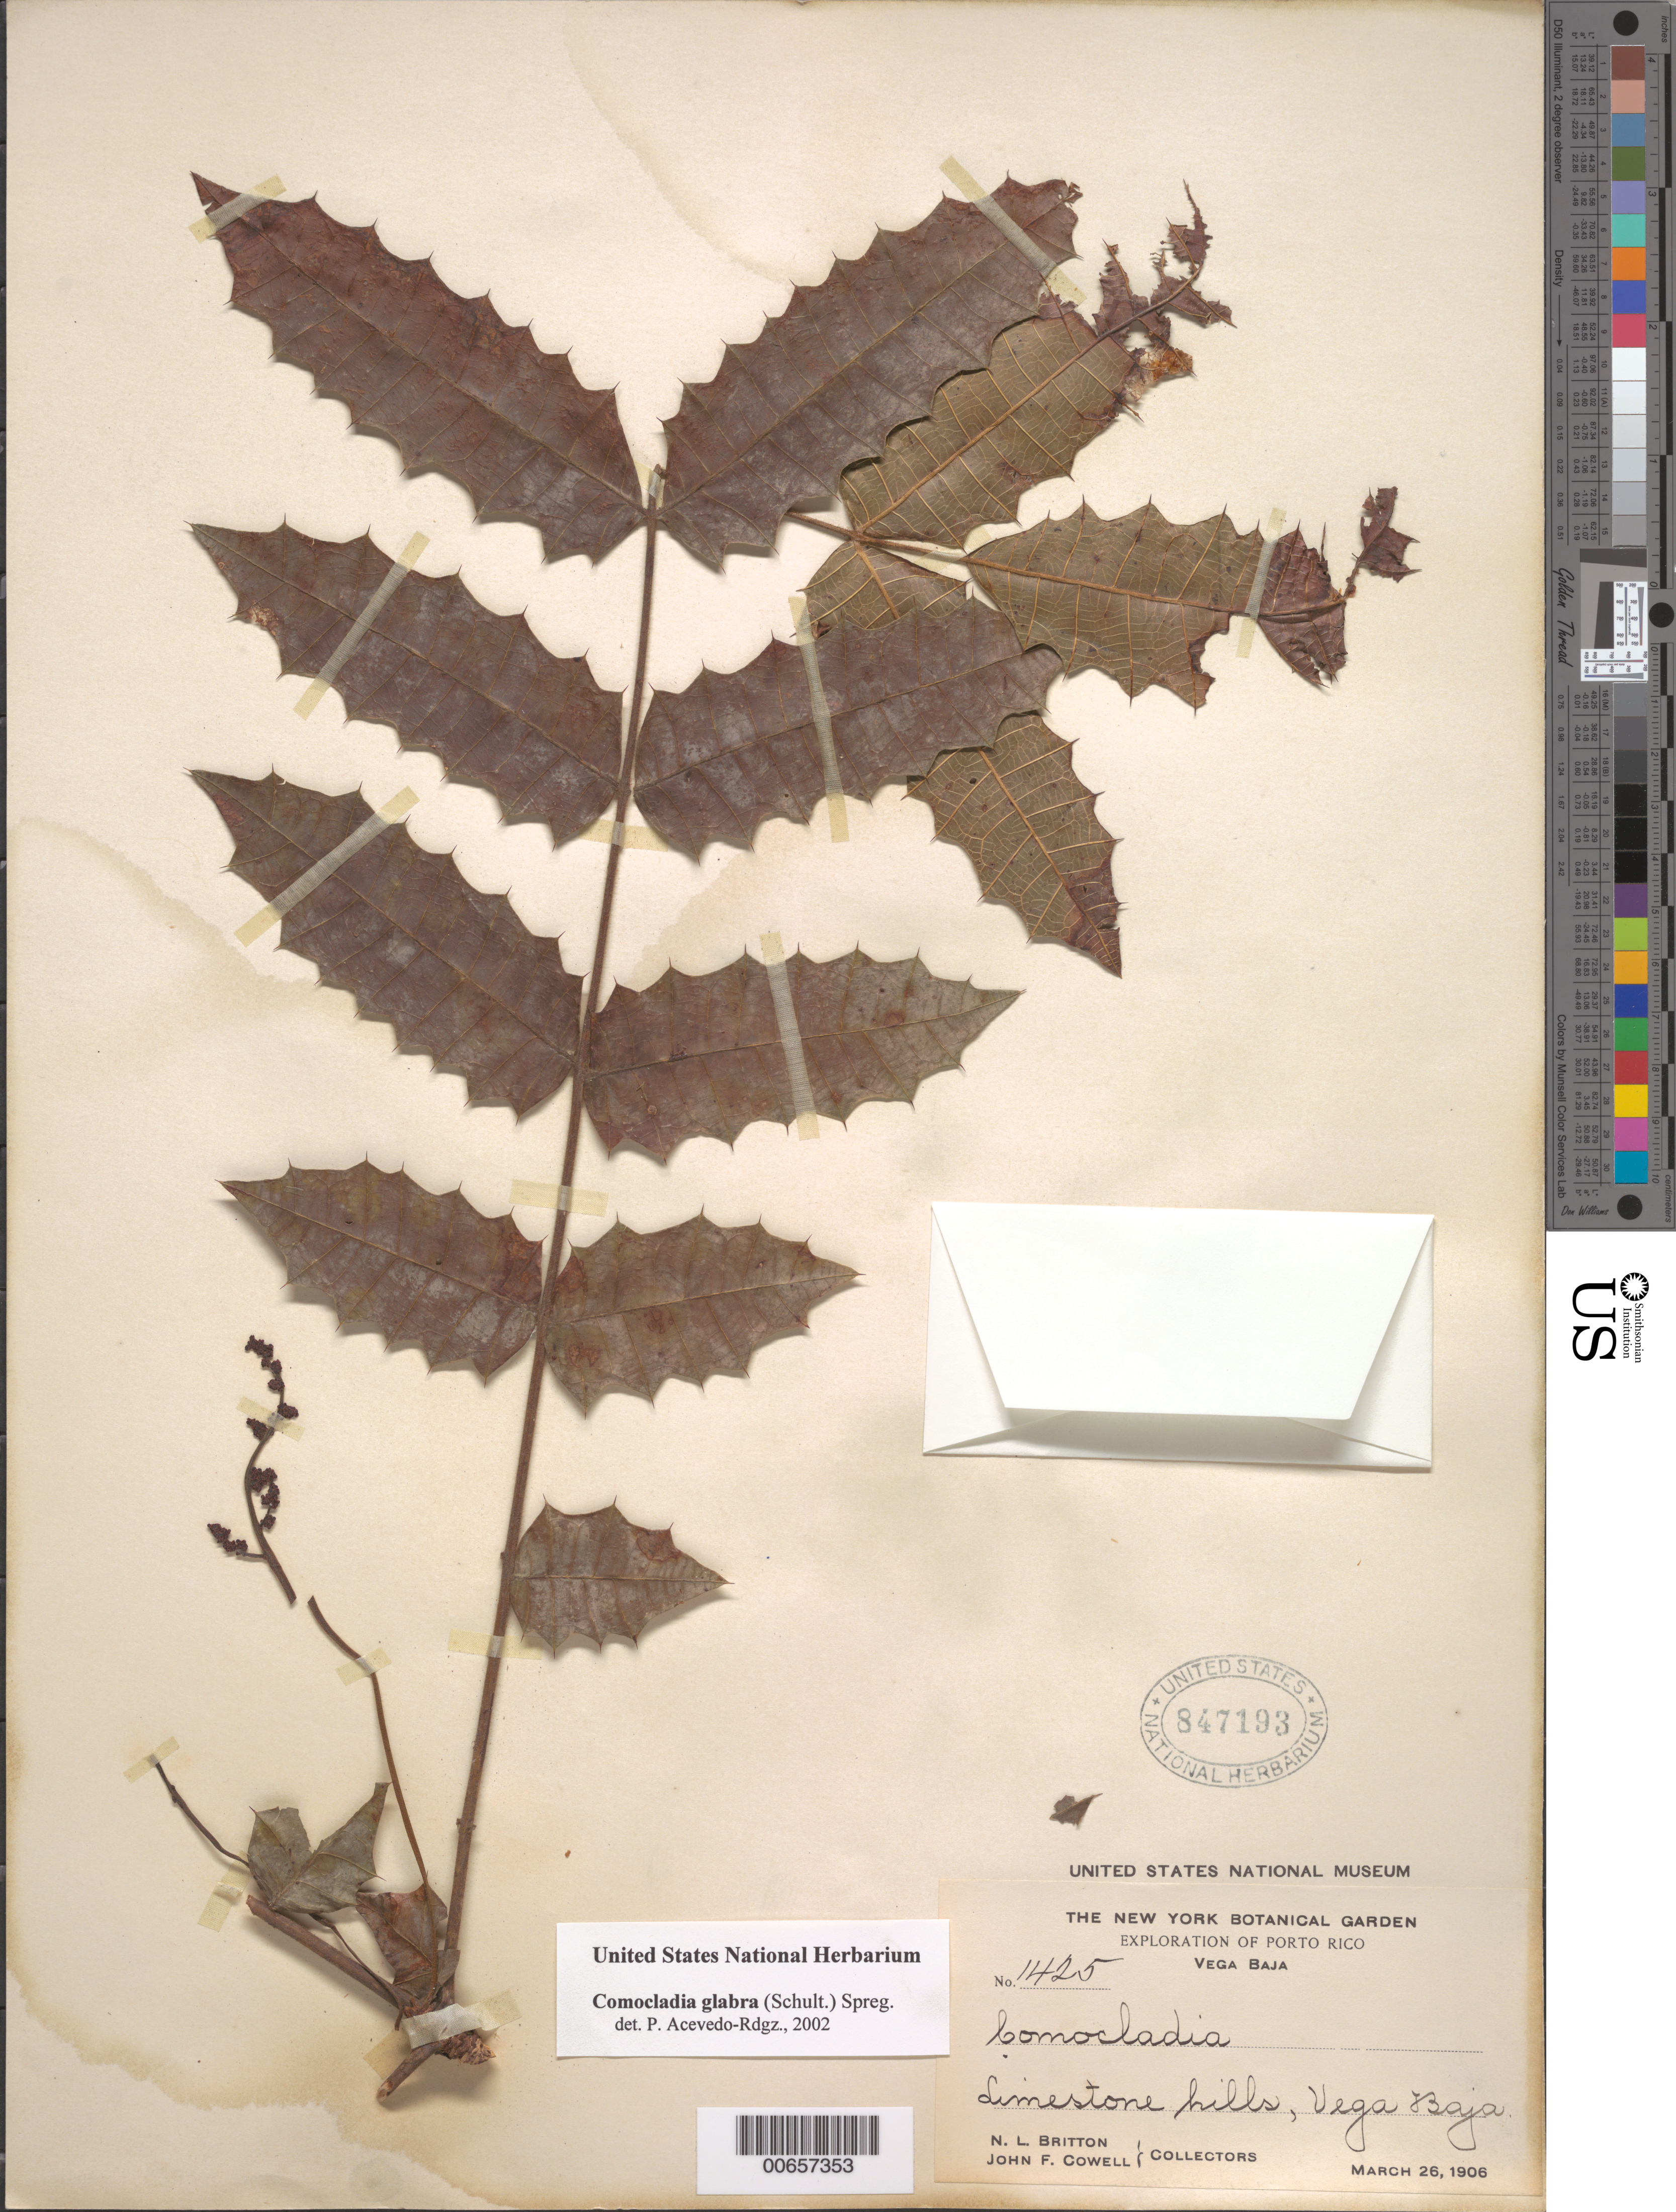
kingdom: Plantae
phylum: Tracheophyta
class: Magnoliopsida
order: Sapindales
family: Anacardiaceae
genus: Comocladia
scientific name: Comocladia glabra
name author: (Schult.) Spreng.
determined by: Acevedo-Rodríguez, P., (BOT), Smithsonian Institution - National Museum of Natural History (UNITED STATES)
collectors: N. Britton & J. F. Cowell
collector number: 1425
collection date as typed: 26 Mar 1906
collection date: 1906-03-26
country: Puerto Rico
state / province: Vega Baja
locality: Vega Baja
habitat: Limestone hills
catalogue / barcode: US 847193